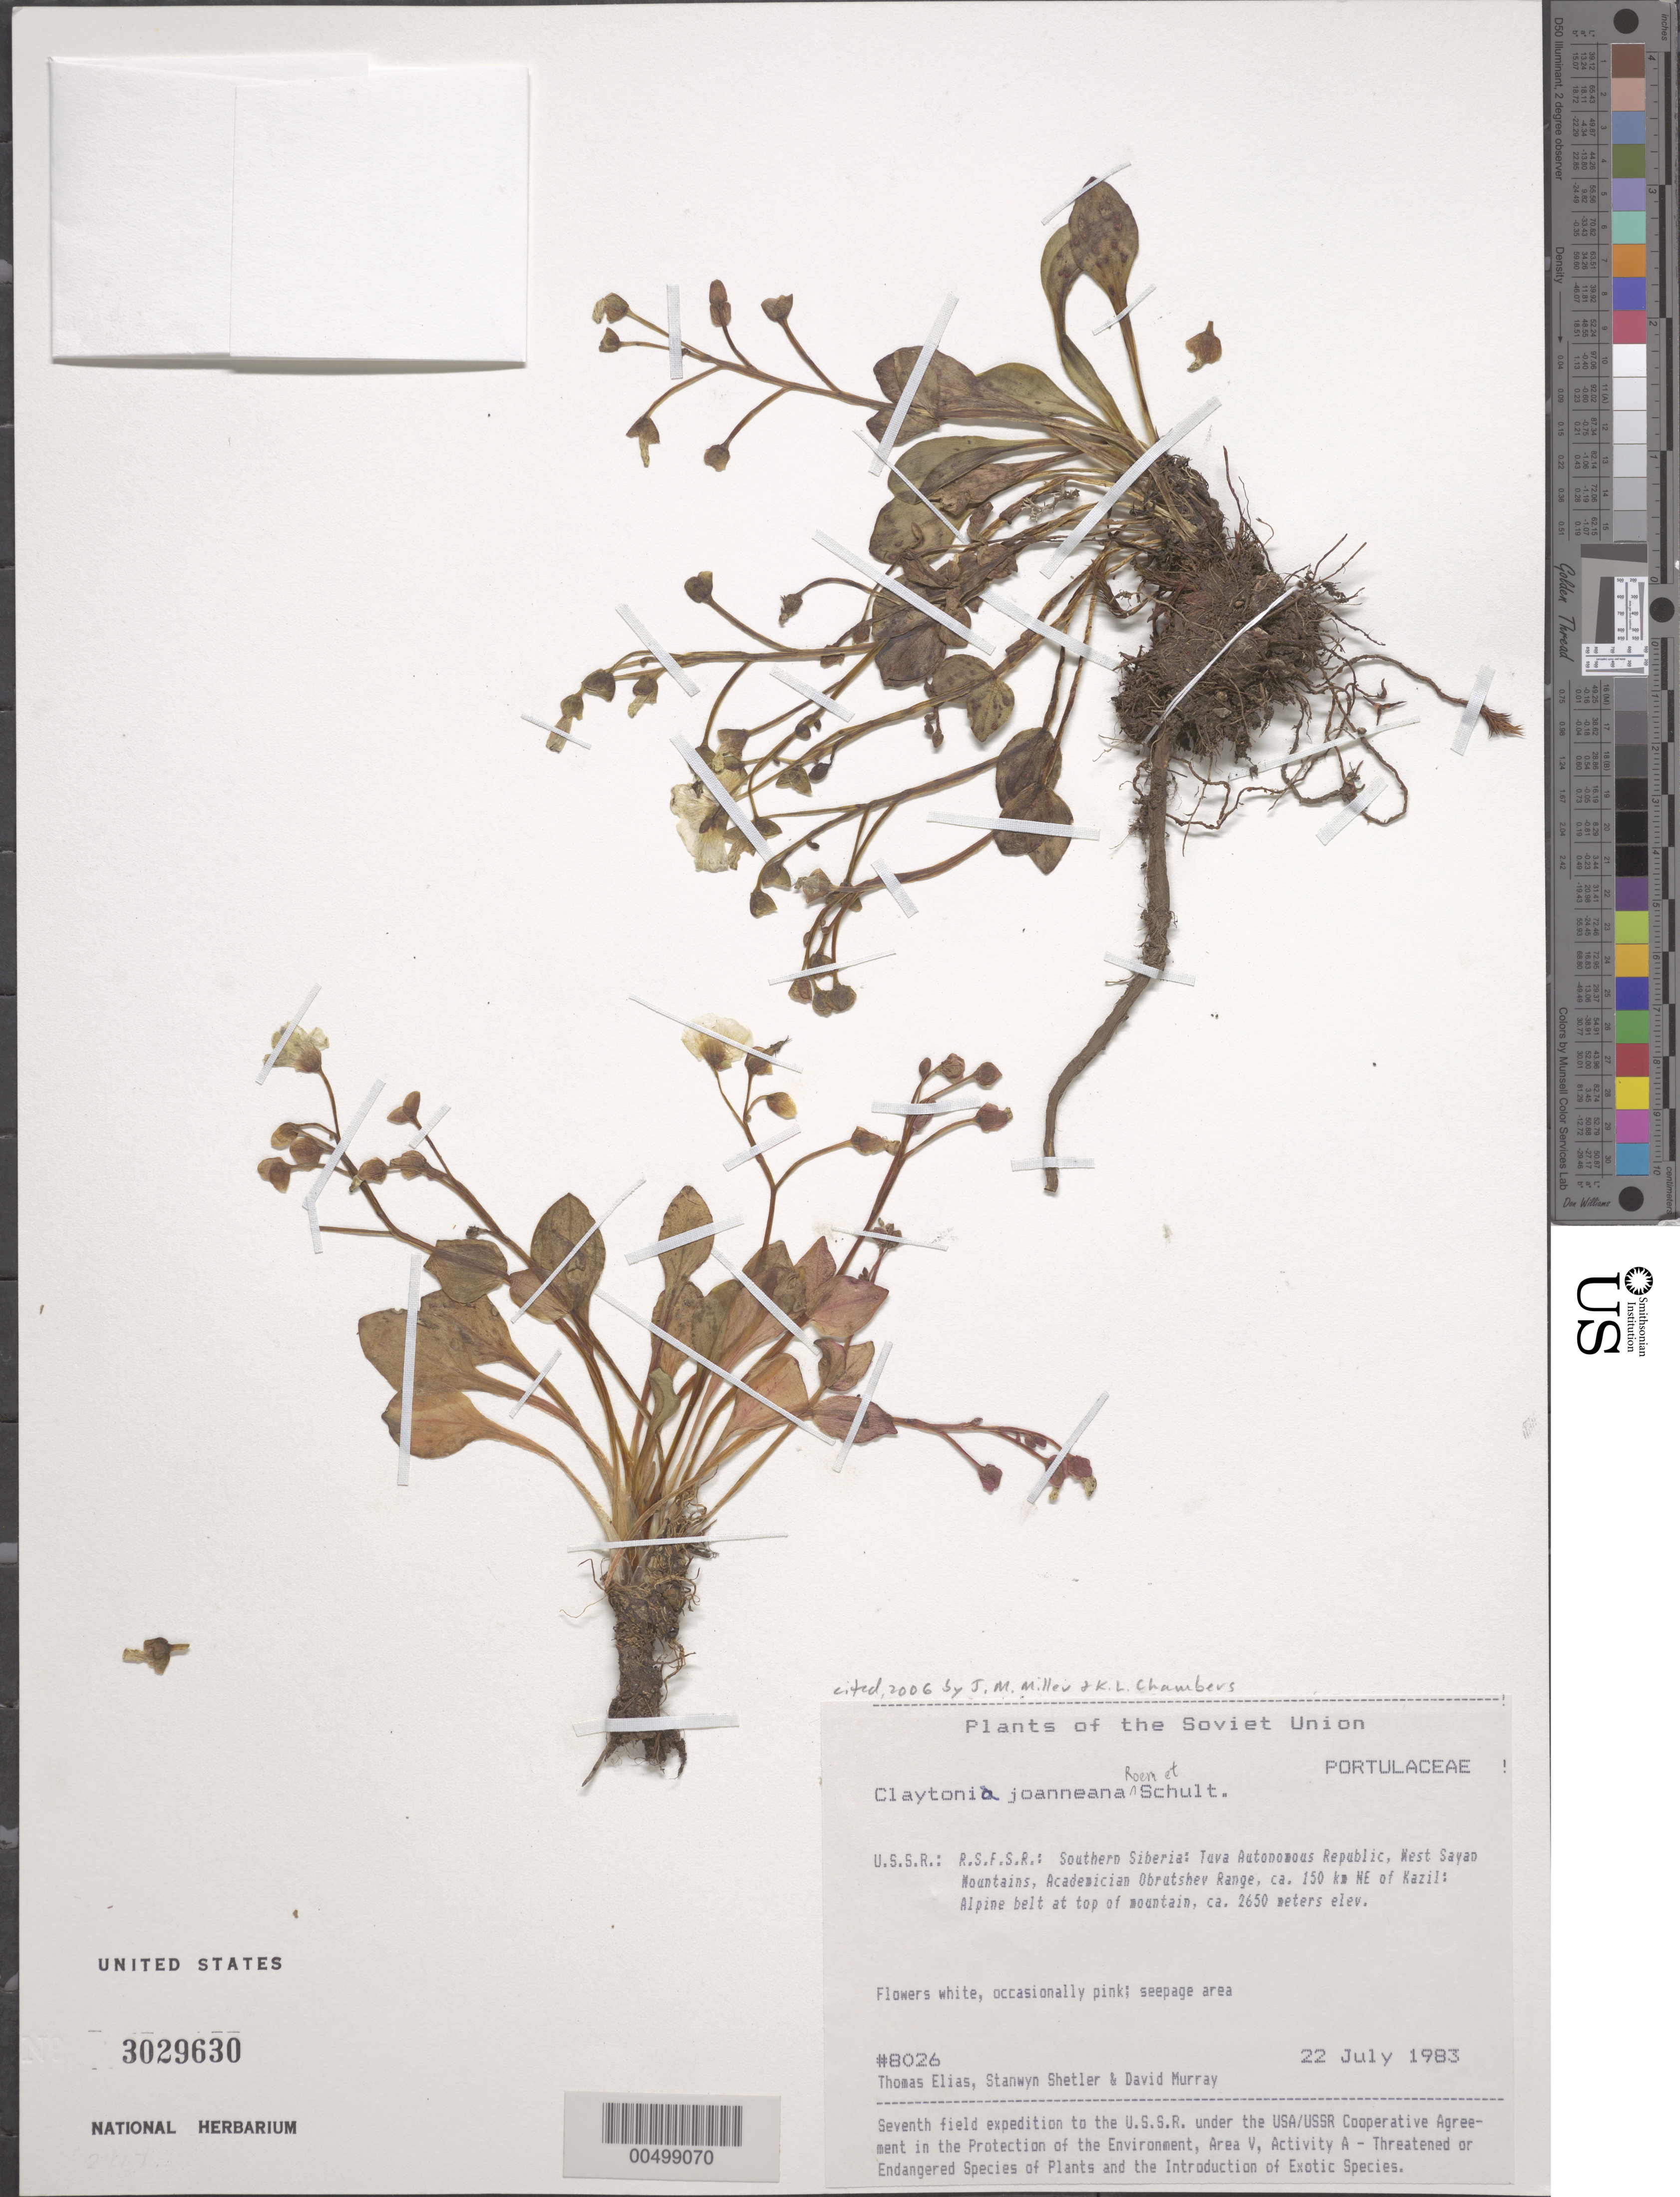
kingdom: Plantae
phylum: Tracheophyta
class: Magnoliopsida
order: Caryophyllales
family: Montiaceae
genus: Claytonia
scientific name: Claytonia joanneana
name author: Roem. & Schult.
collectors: T. Elias, S. Shetler & D. F. Murray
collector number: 8026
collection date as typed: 22 Jul 1983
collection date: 1983-07-22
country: Russian Federation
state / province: Tuva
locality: West Sayan Mountains, Academician Obrutshev Range, ca. 150 km NE of Kazil [Kyzyl]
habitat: seepage area, alpine belt at top of mountain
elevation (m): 2650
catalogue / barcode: US 3029630